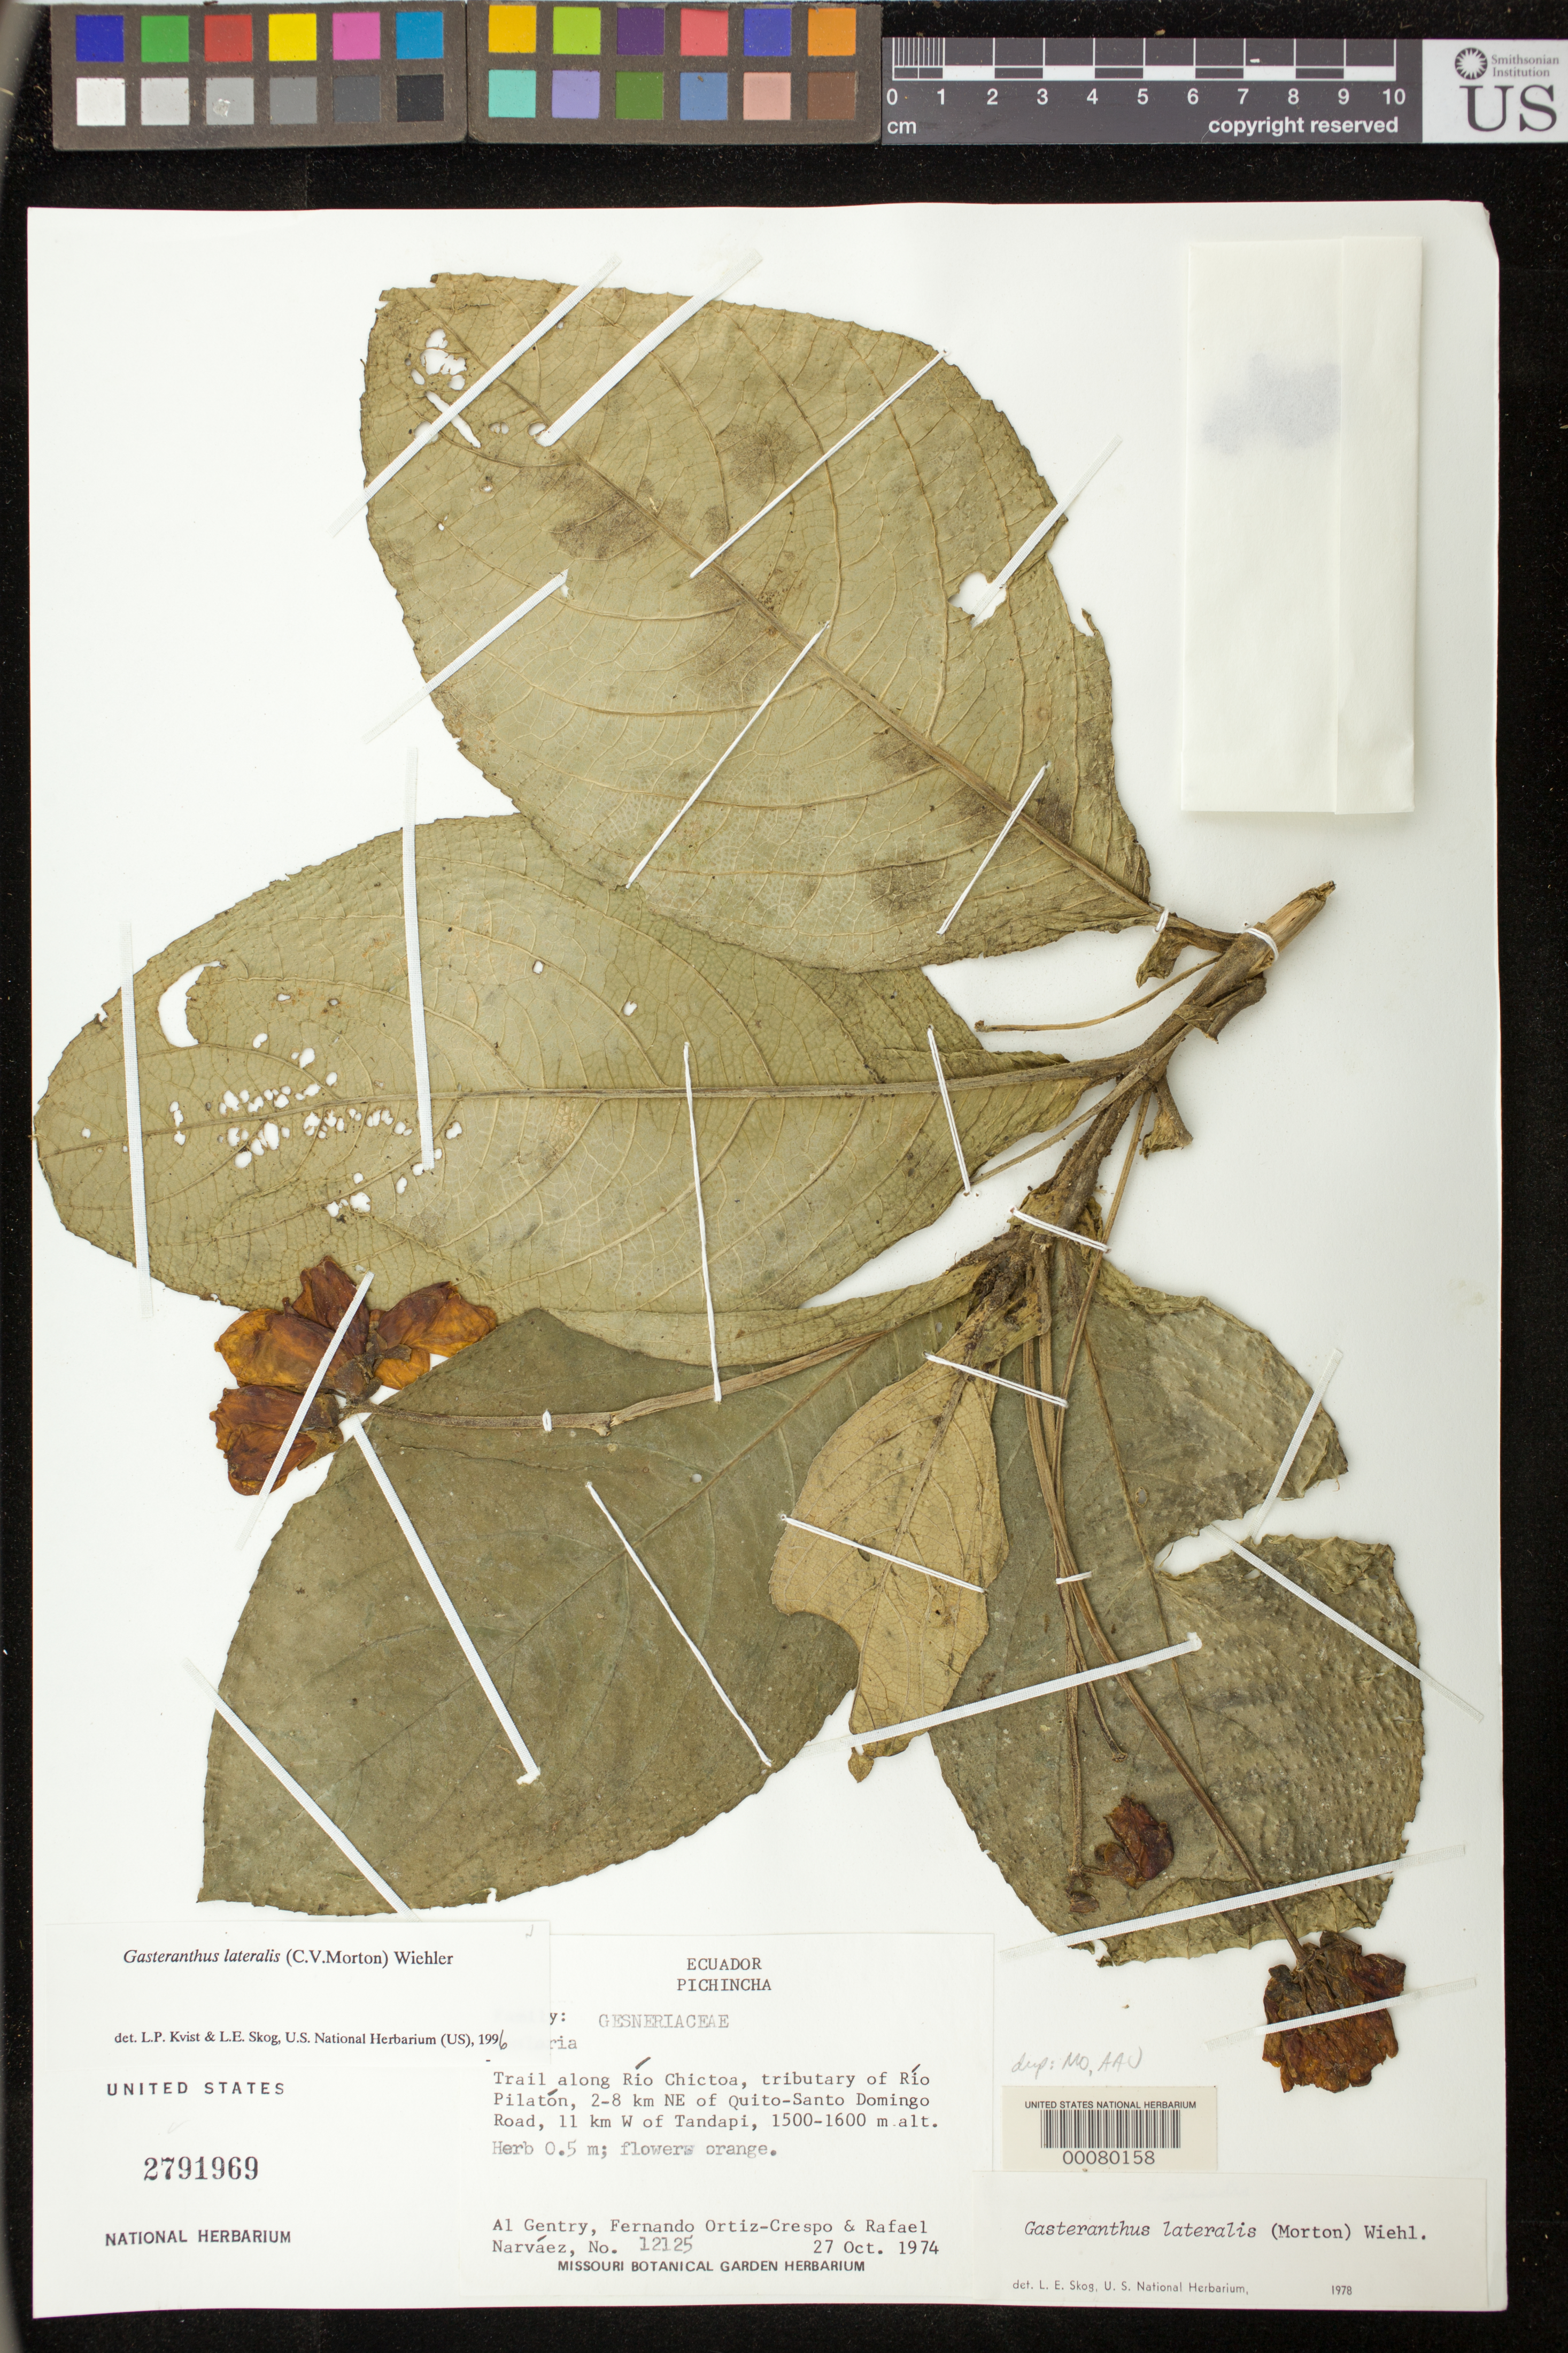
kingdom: Plantae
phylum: Tracheophyta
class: Magnoliopsida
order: Lamiales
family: Gesneriaceae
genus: Gasteranthus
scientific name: Gasteranthus lateralis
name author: (C.V. Morton) Wiehler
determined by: Skog, Laurence E.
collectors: A. H. Gentry, F. Ortiz-Crespo & R. Narváez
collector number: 12125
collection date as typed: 27 Oct 1974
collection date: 1974-10-27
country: Ecuador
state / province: Pichincha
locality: Trail along Río Chictoa, tributary of Río Pilatón, 2-8 km NE of Quito - Santo Domingo Road, 11 km W of Tandapi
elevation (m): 1500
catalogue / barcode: US 2791969